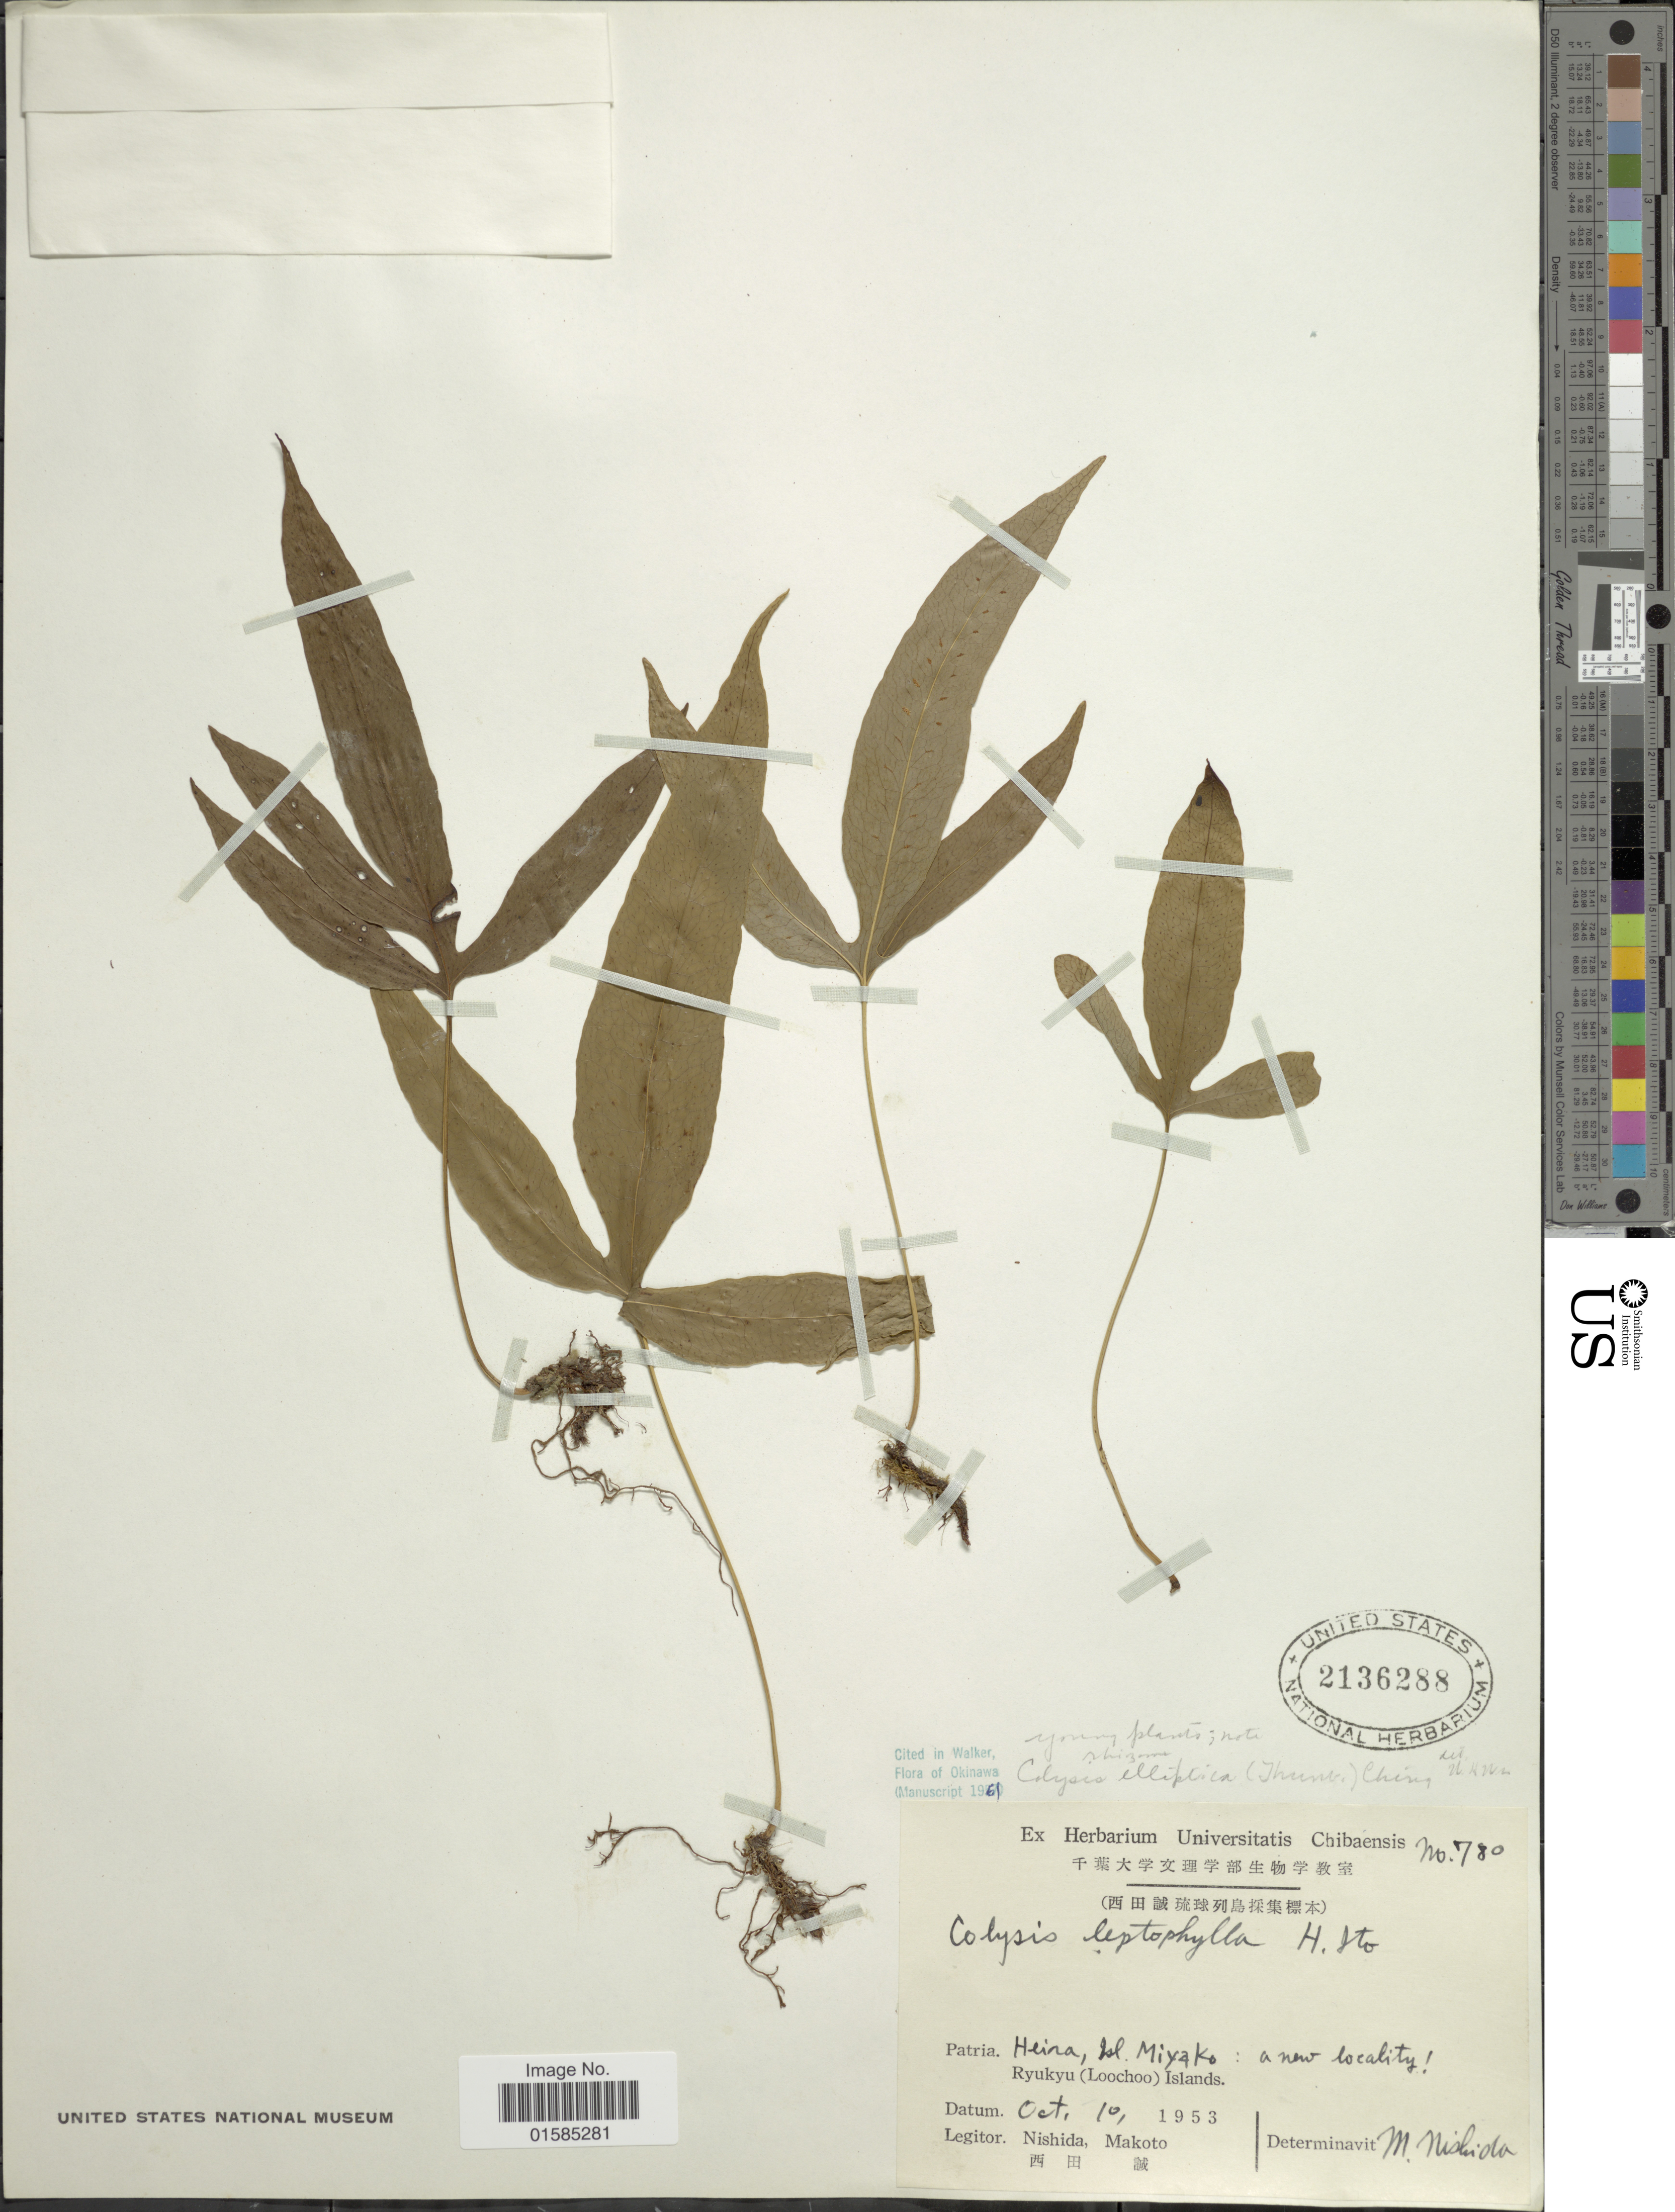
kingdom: Plantae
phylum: Tracheophyta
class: Polypodiopsida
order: Polypodiales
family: Polypodiaceae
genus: Leptochilus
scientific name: Leptochilus ellipticus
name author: (Thunb.) Noot.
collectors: Nishida & Makoto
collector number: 780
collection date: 1953-10-10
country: China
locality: Chibaensis, Ryukyu (Loochoo) Islands. Heira, isl. Miyako.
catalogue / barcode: US 2136288